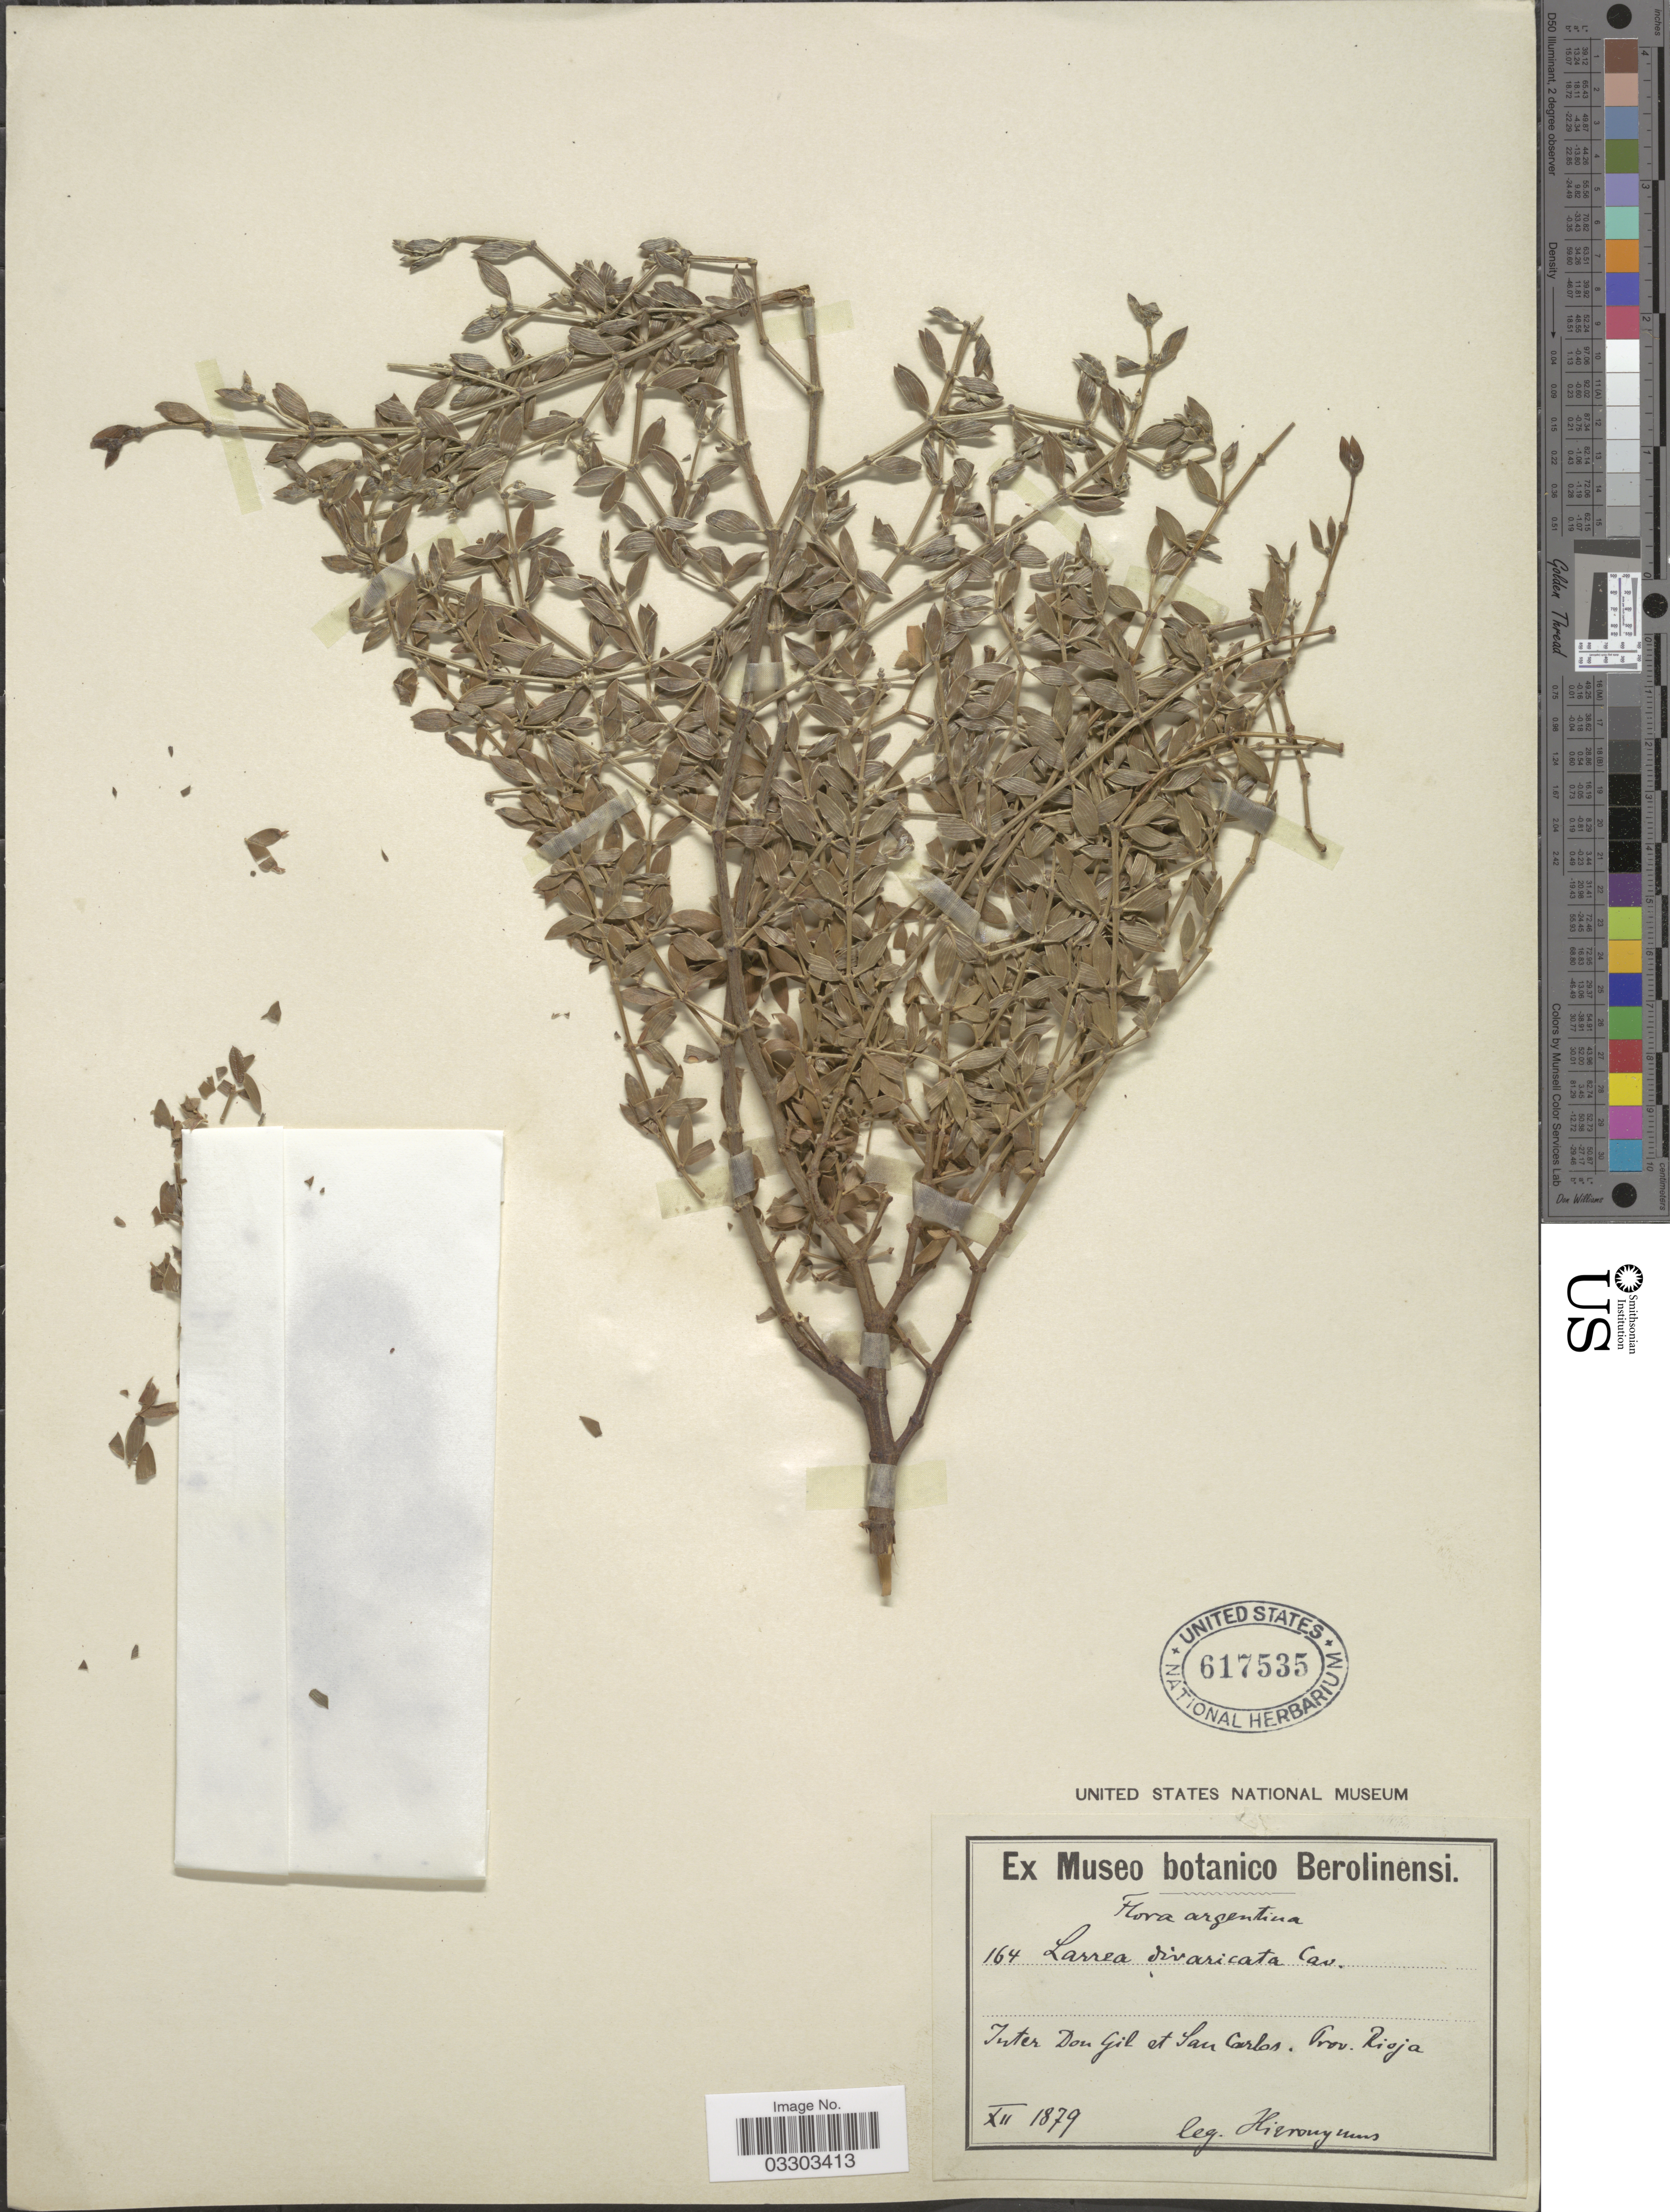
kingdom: Plantae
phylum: Tracheophyta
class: Magnoliopsida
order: Zygophyllales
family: Zygophyllaceae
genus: Larrea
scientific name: Larrea divaricata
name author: Cav.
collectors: -. Hieronymus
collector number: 164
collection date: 1879-12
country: Argentina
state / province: La Rioja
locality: Inter Don Gil et San Carlos.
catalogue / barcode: US 617535